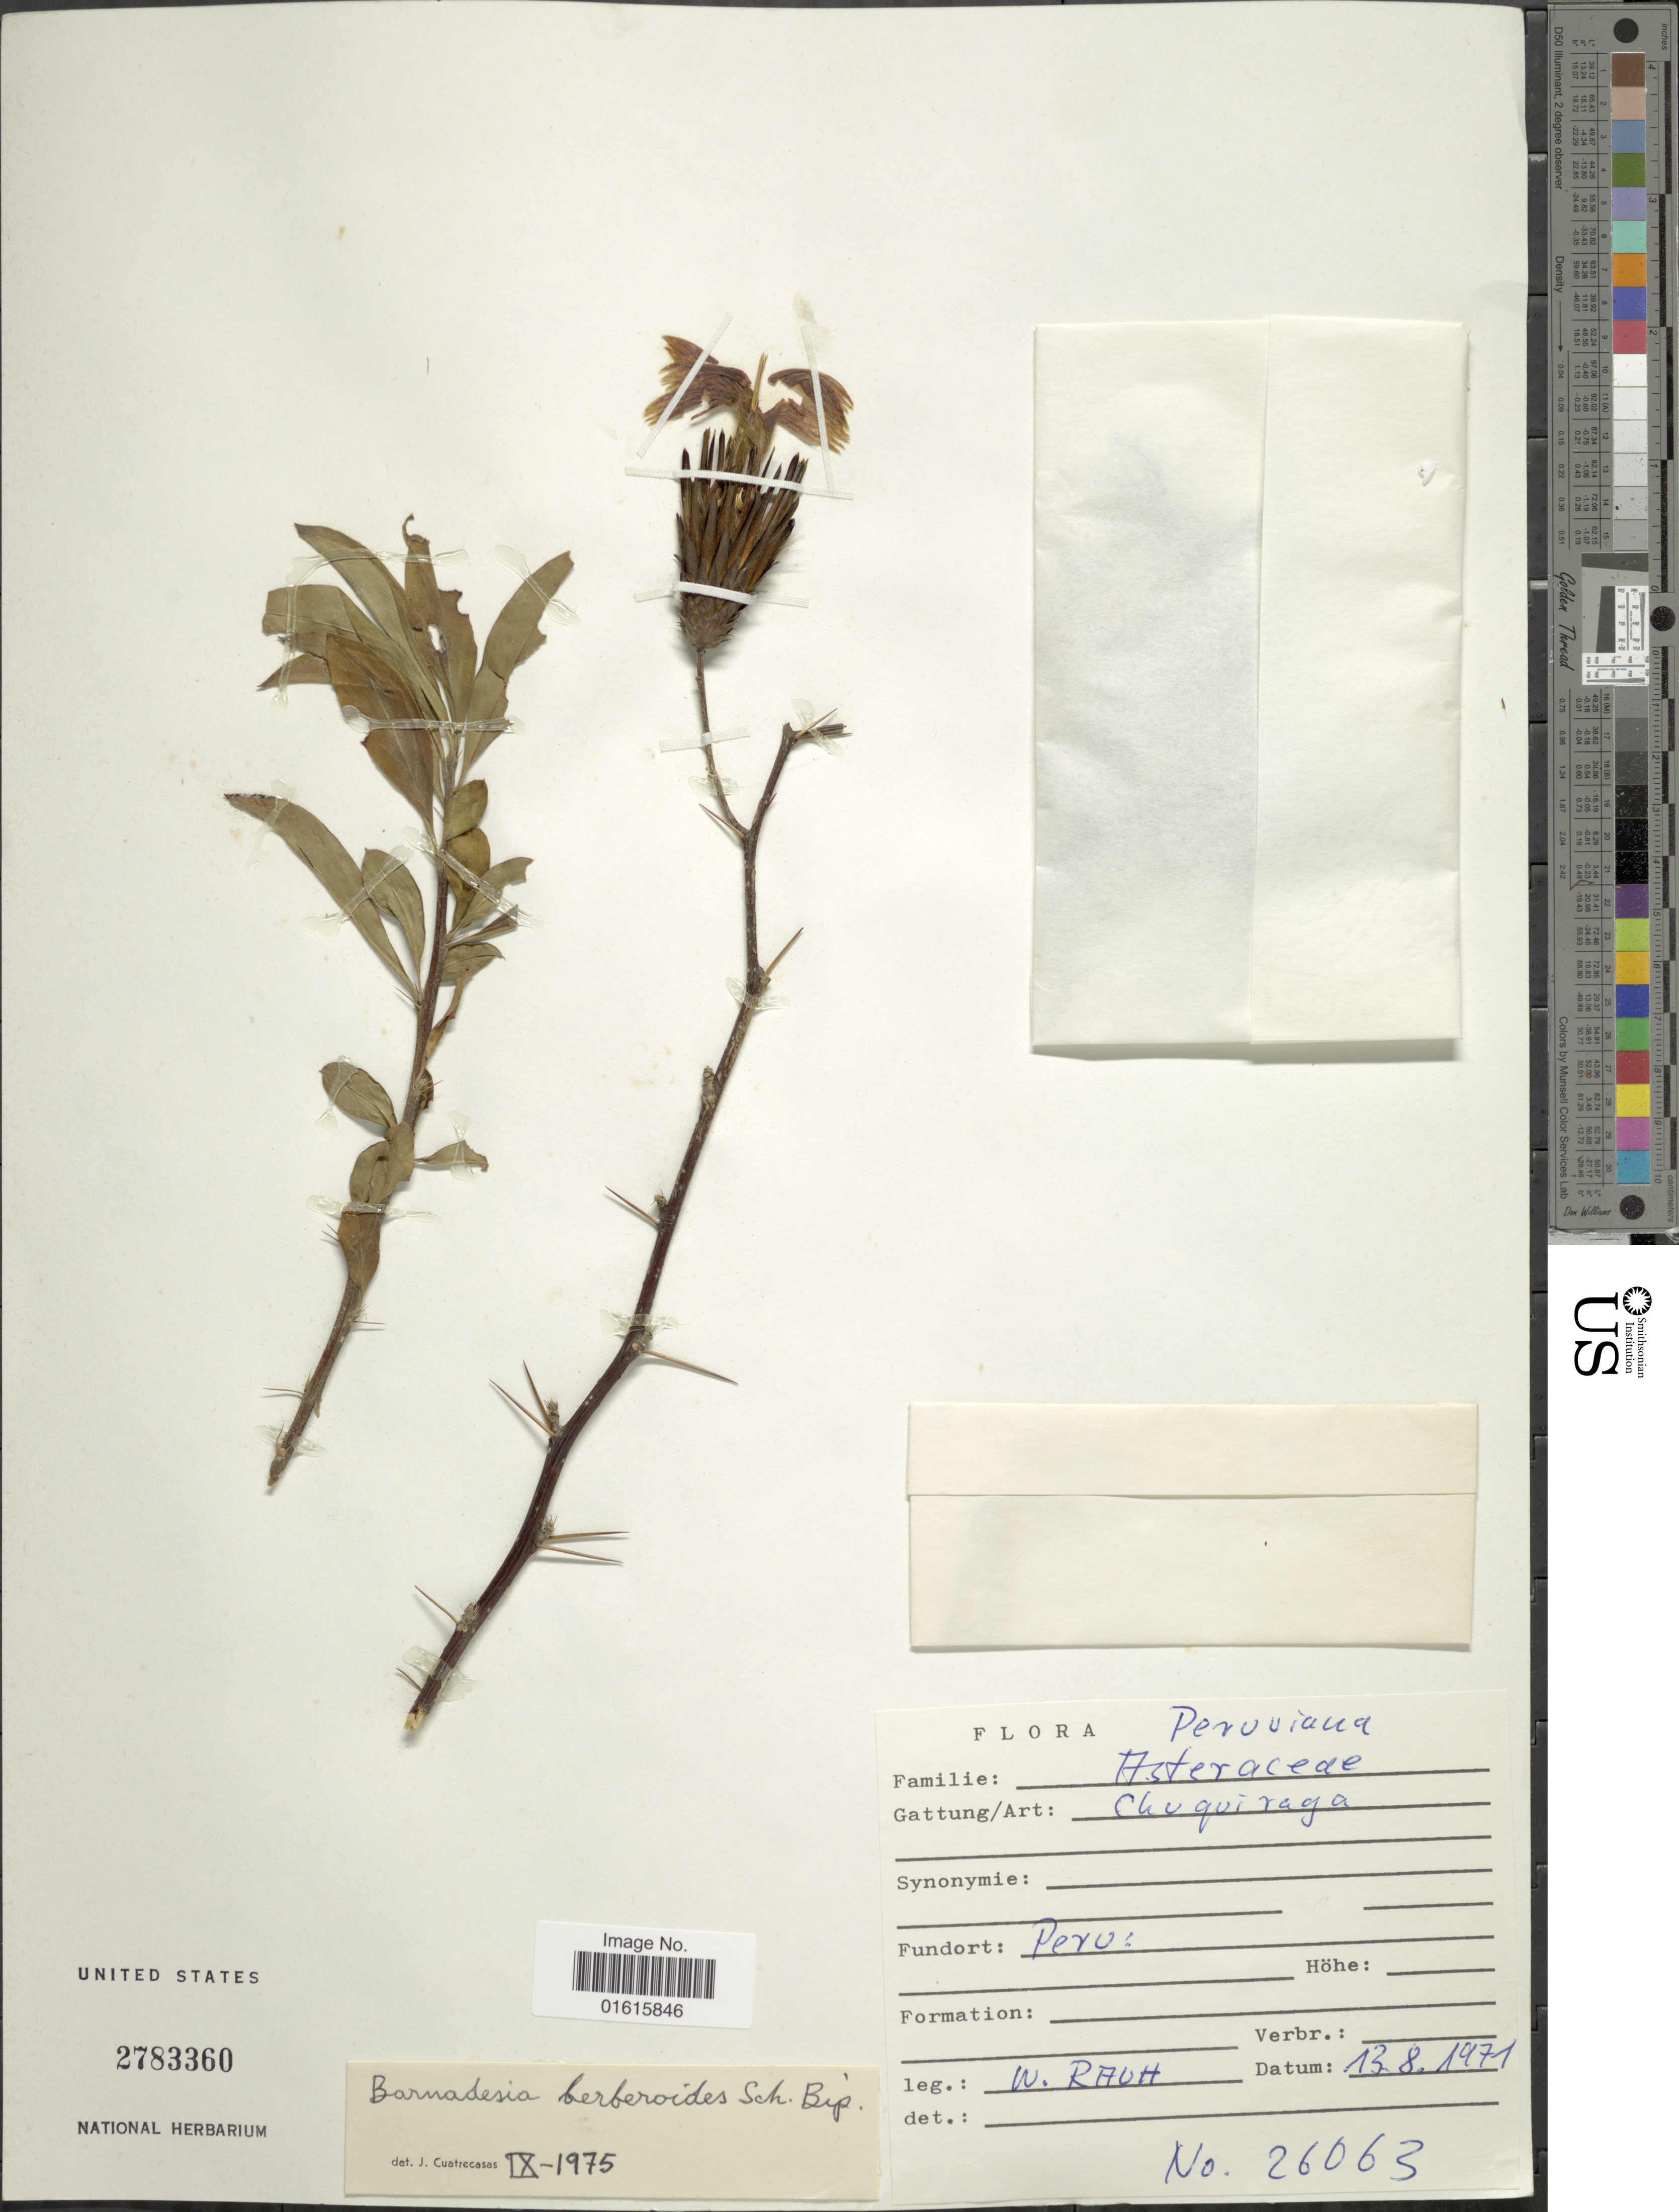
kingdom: Plantae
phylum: Tracheophyta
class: Magnoliopsida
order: Asterales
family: Asteraceae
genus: Barnadesia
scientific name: Barnadesia macrocephala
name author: Kuntze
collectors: W. Rauh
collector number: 26063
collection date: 1971-08-13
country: Peru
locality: Chuquiraga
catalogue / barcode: US 2783360